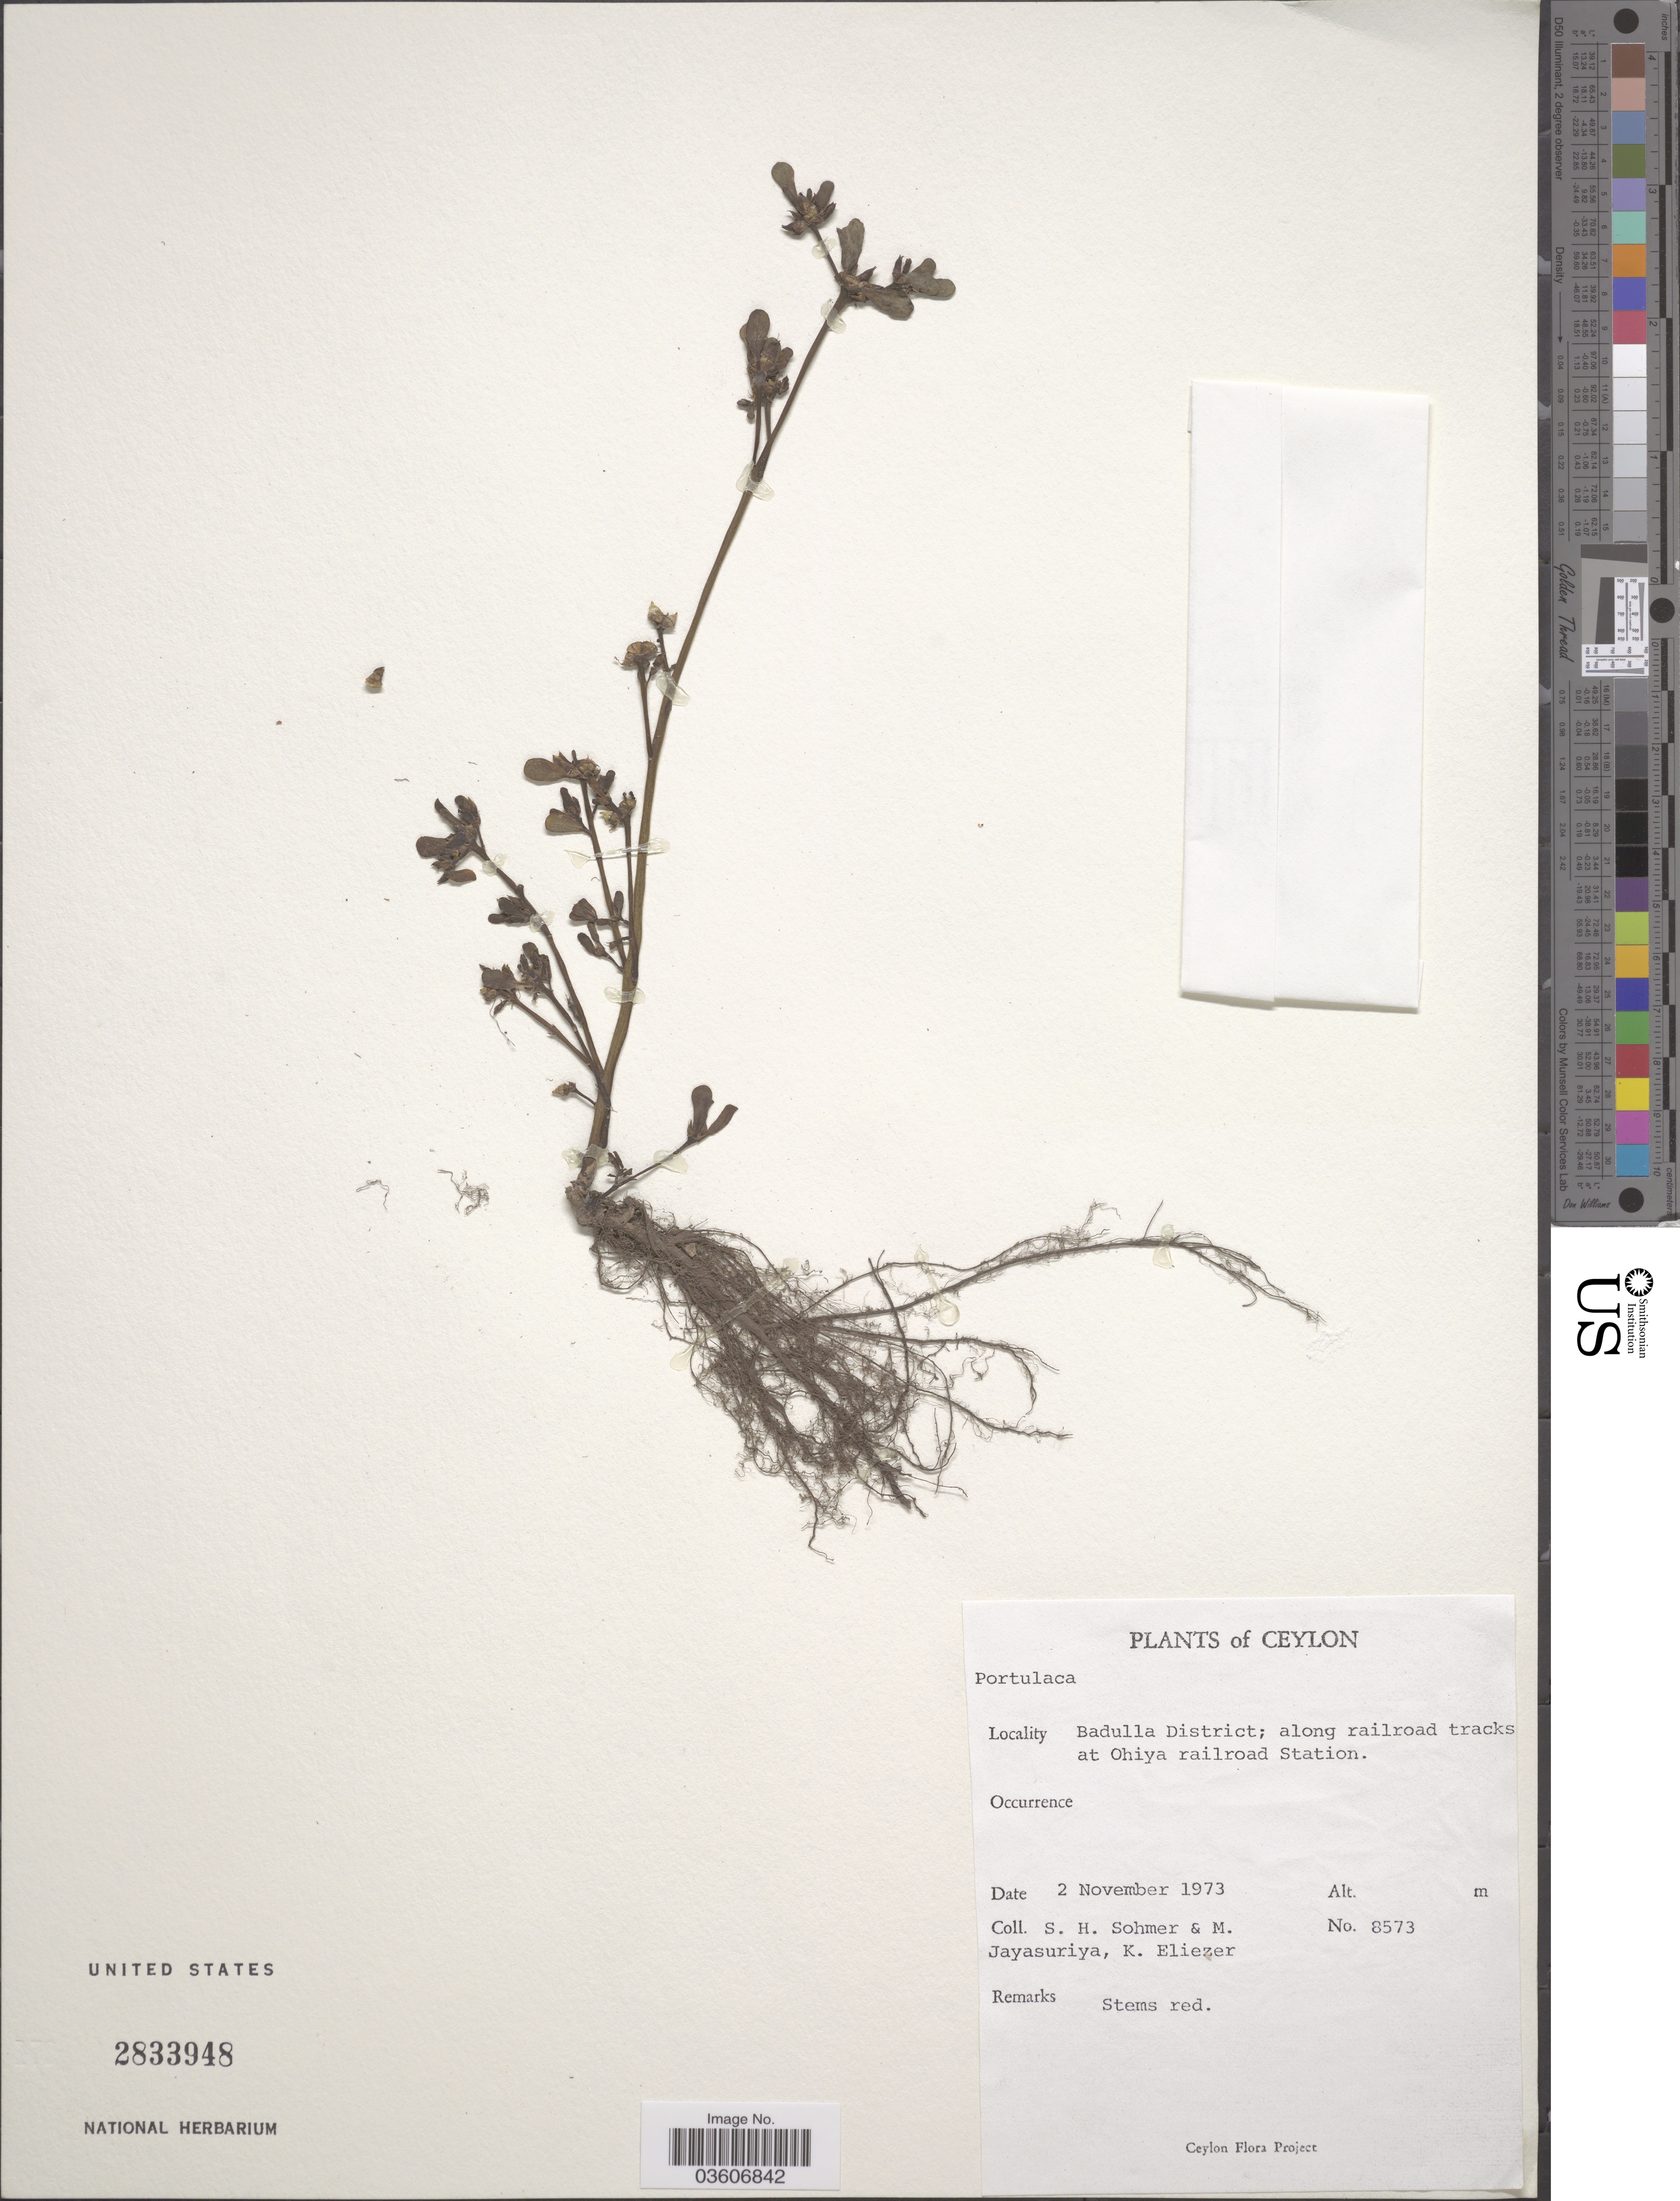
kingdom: Plantae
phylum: Tracheophyta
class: Magnoliopsida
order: Caryophyllales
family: Portulacaceae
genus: Portulaca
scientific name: Portulaca sp.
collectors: S. H. Sohmer, M. Jayasuriya & K. Eliezer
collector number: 8573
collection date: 1973-11-02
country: Sri Lanka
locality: Ceylon. Badulla District; along railroad tracks at Ohiya railroad Station.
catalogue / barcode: US 2833948